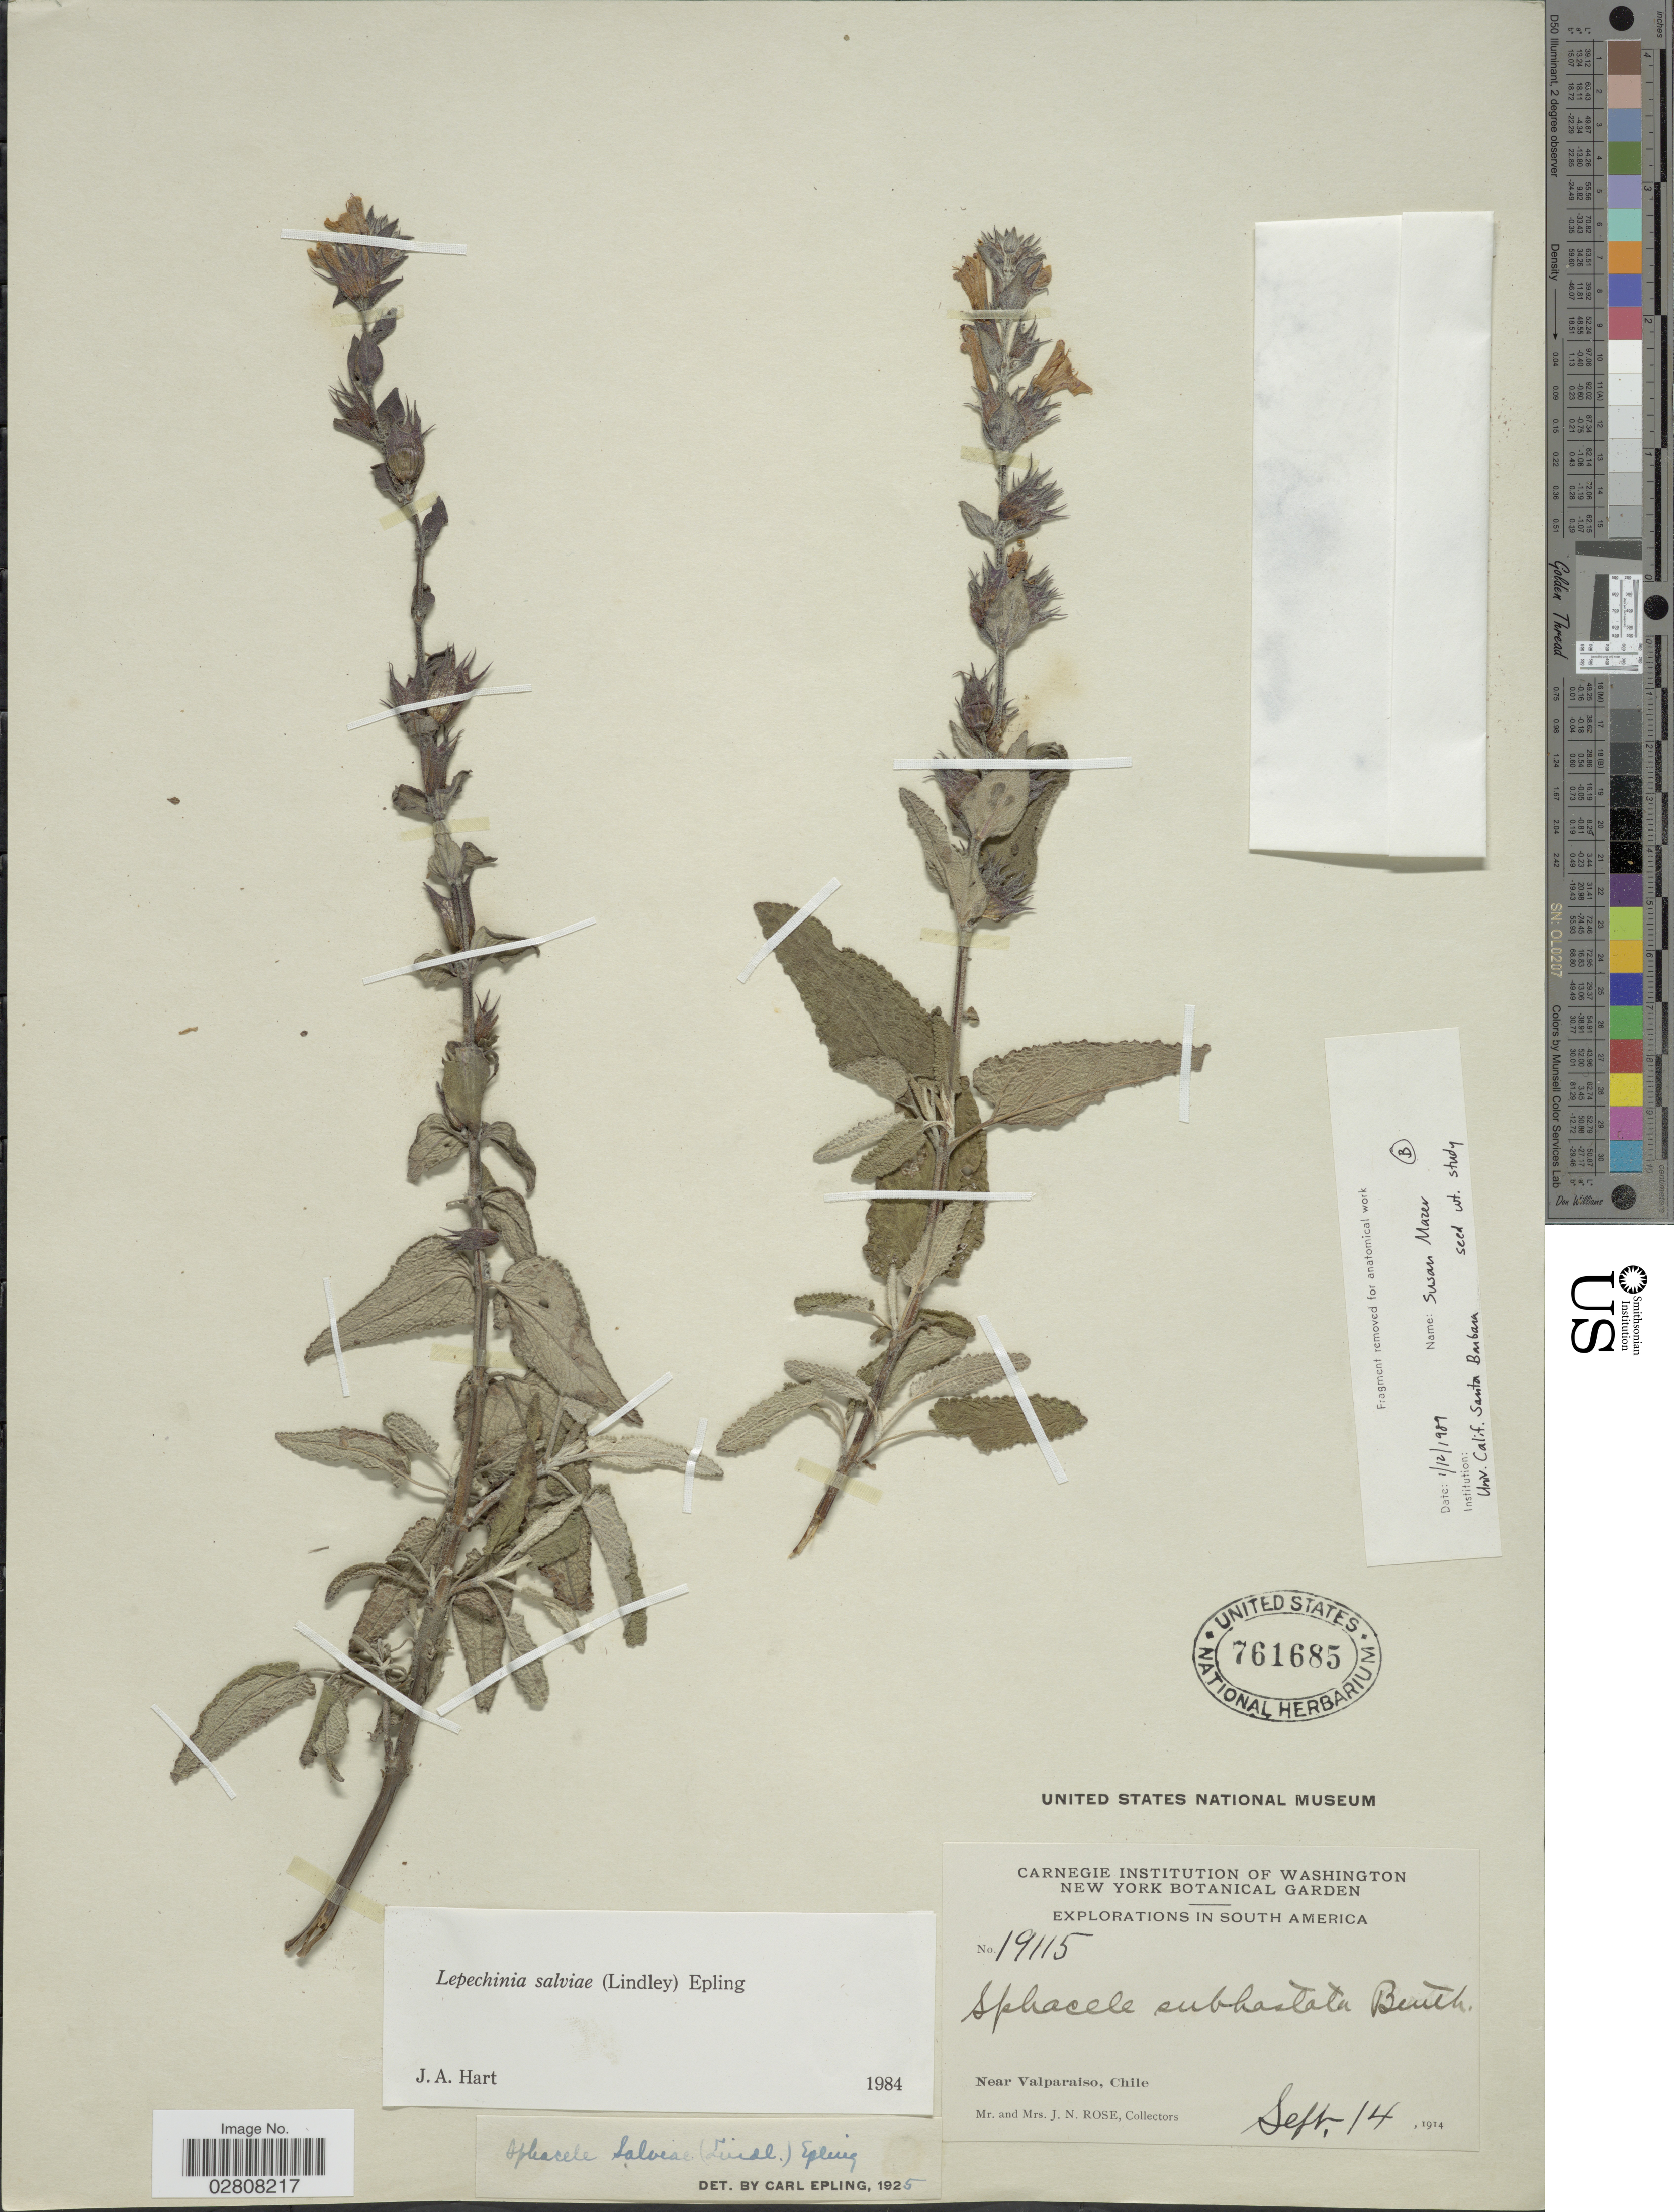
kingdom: Plantae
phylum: Tracheophyta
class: Magnoliopsida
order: Lamiales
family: Lamiaceae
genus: Lepechinia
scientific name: Lepechinia salviae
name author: (Lindl.) Epling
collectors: J. N. Rose & L. B. Rose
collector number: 19115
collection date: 1914-09-14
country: Chile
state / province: Valparaíso (V)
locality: Near Valparaiso.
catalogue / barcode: US 761685